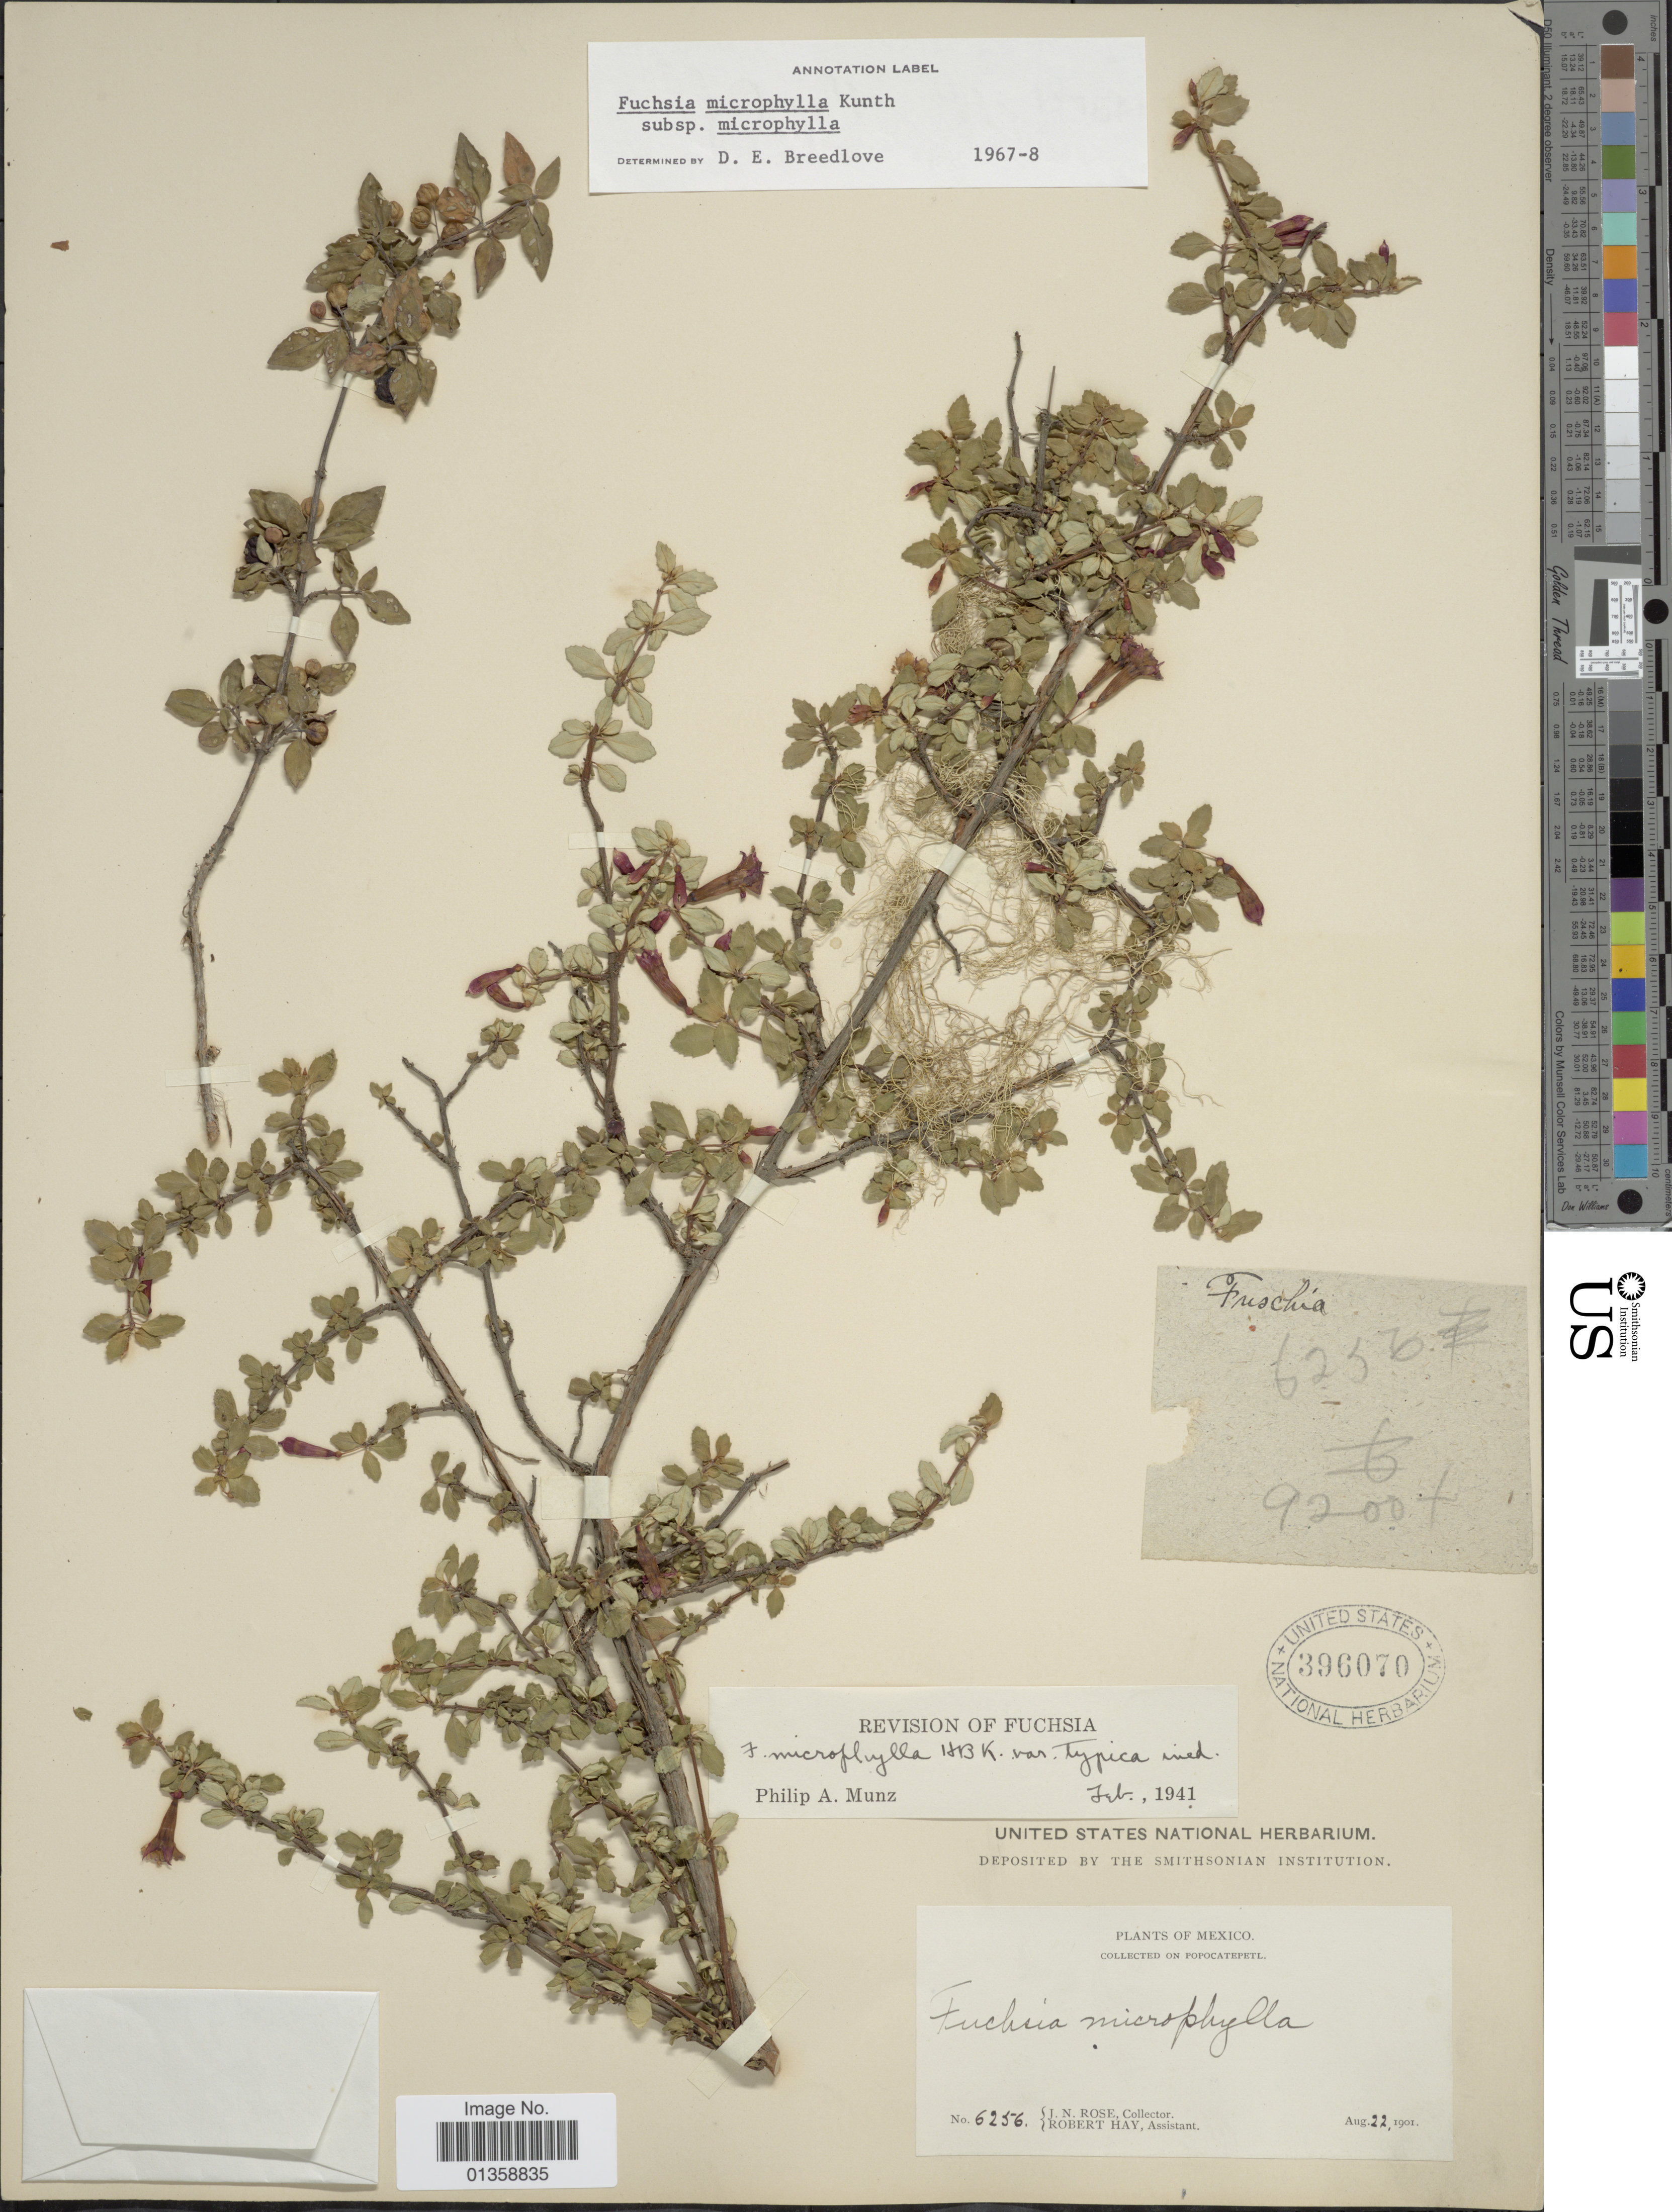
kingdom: Plantae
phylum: Tracheophyta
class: Magnoliopsida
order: Myrtales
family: Onagraceae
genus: Fuchsia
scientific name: Fuchsia microphylla subsp. microphylla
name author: Kunth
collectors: J. N. Rose & R. H. Hay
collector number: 6256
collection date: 1901-08-22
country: Mexico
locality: Popocatepetl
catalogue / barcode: US 396070